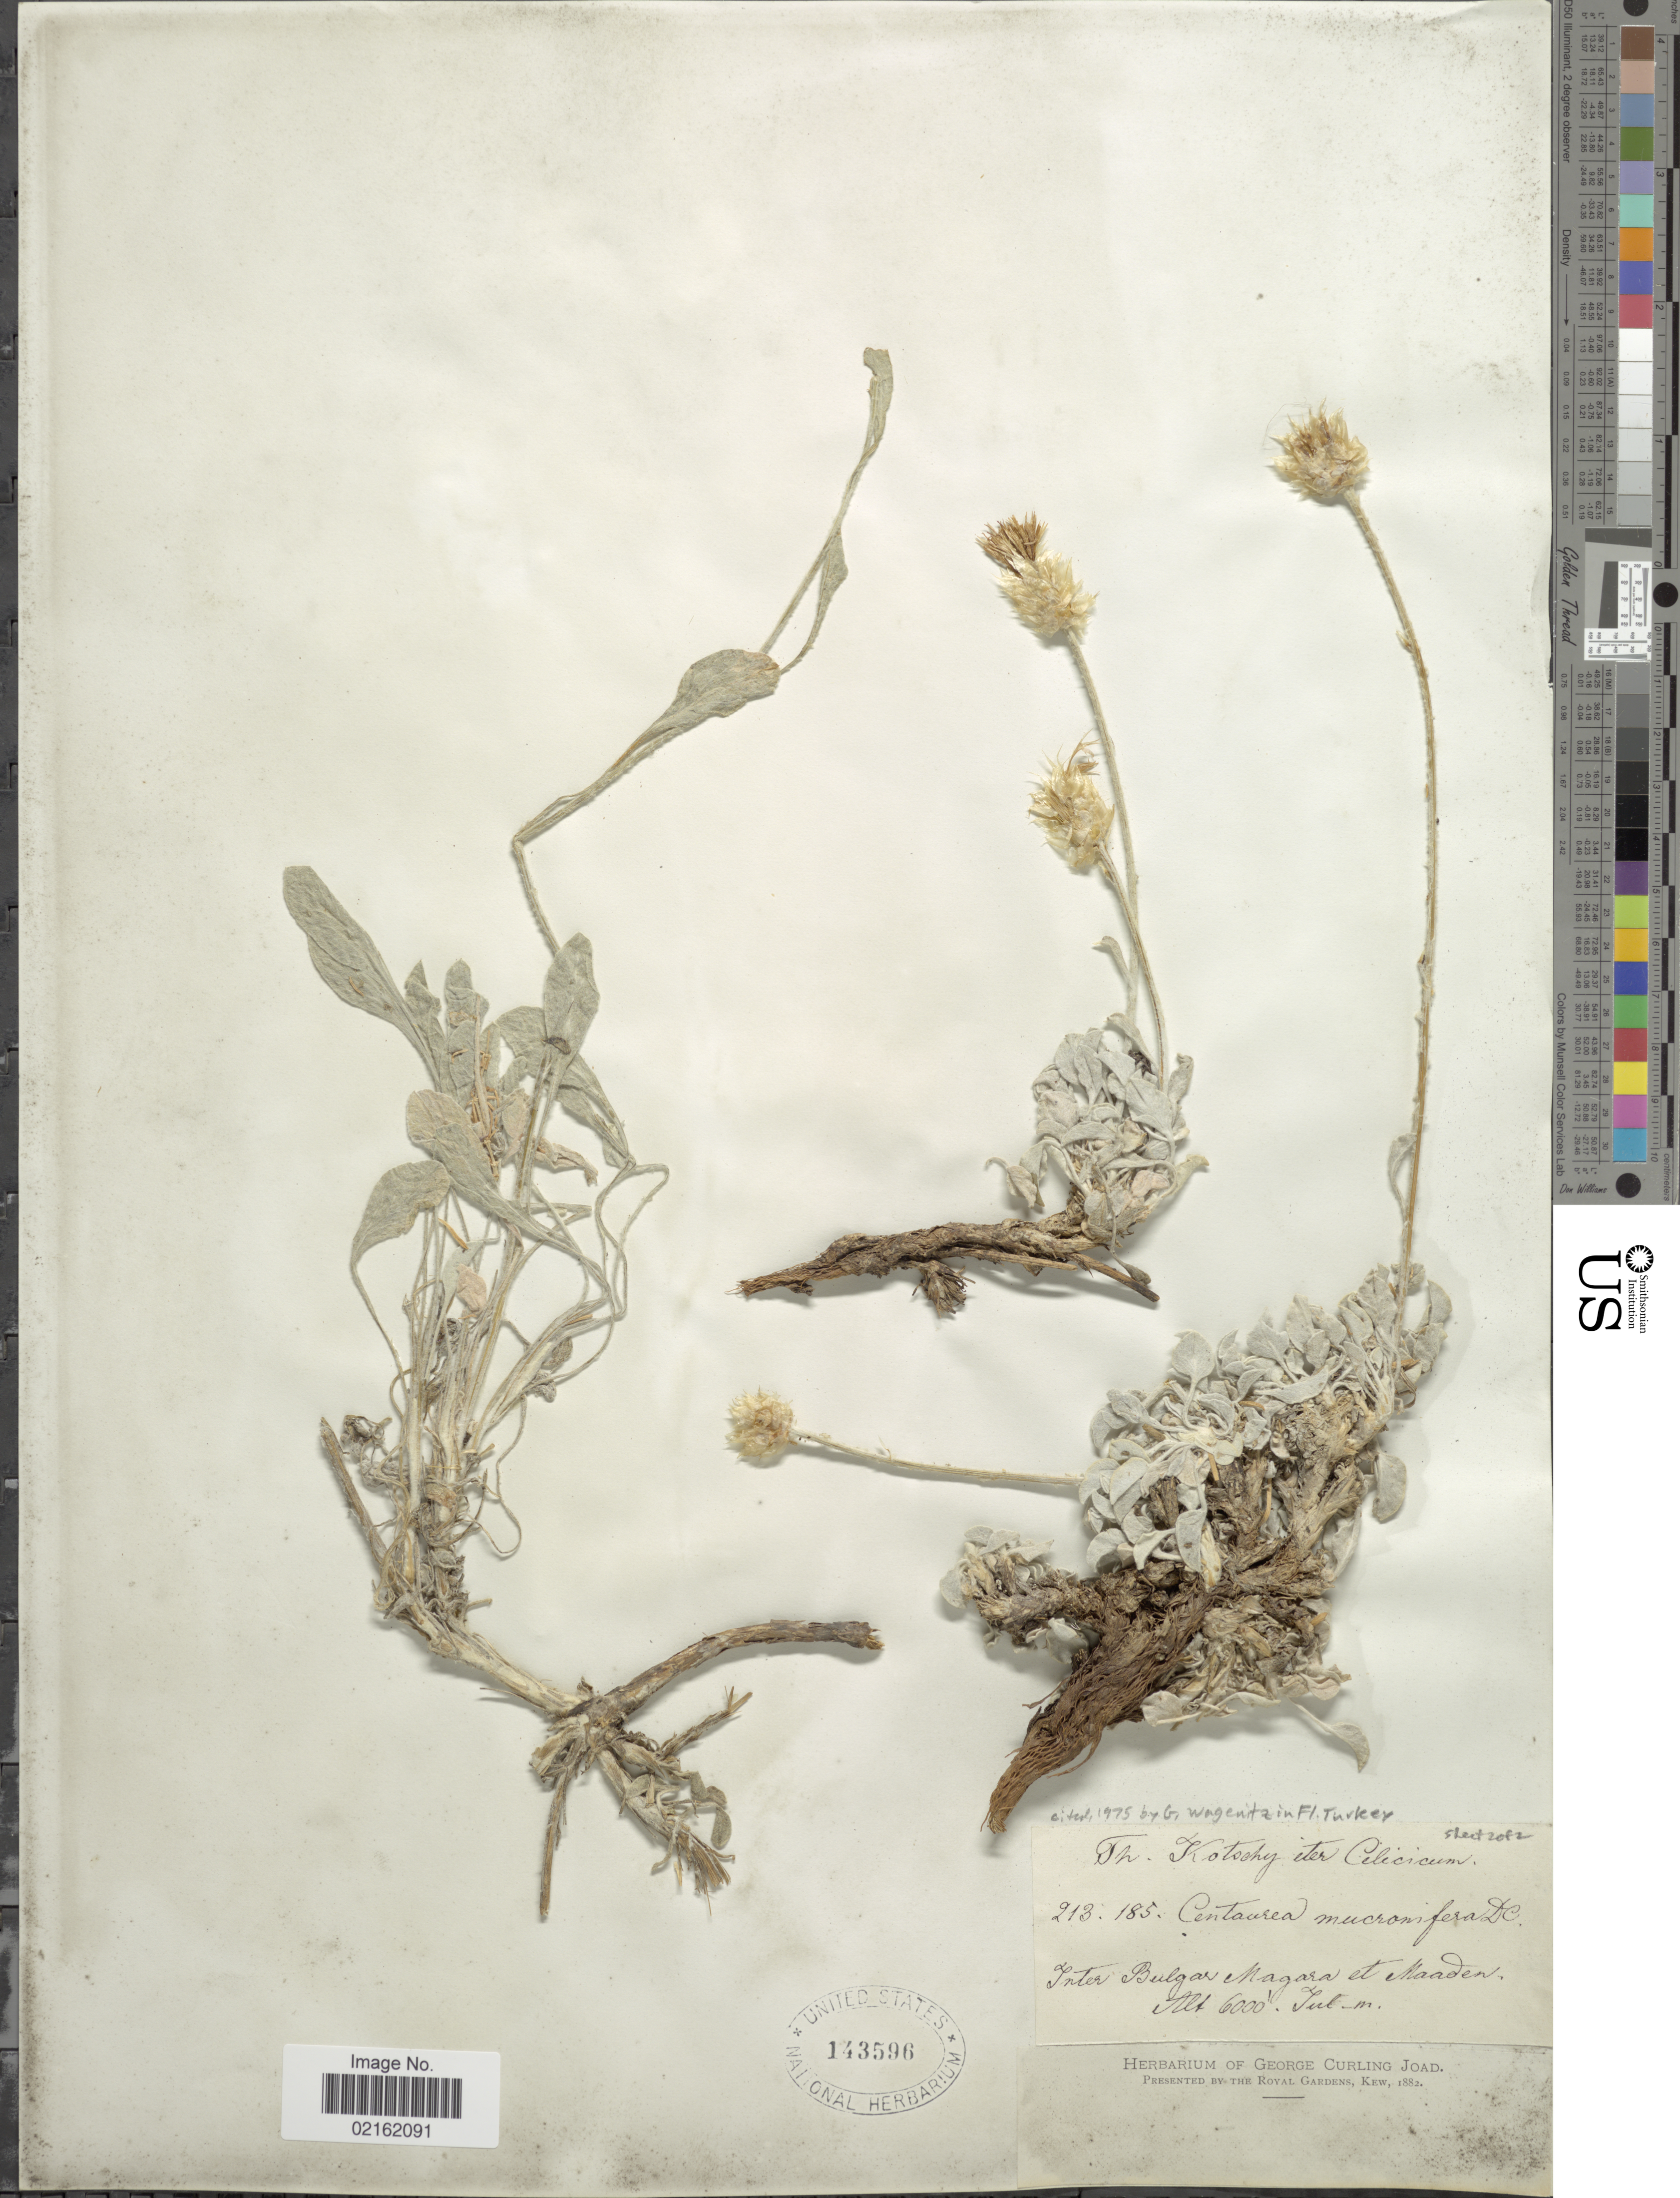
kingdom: Plantae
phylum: Tracheophyta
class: Magnoliopsida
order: Asterales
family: Asteraceae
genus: Psephellus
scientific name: Psephellus mucronifer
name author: (DC.) Wagenitz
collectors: K. G. Kotschy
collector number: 213/185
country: Turkey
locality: Cilicicum, Inter Gulgar Magara et Maaden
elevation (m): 1829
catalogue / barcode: US 143596